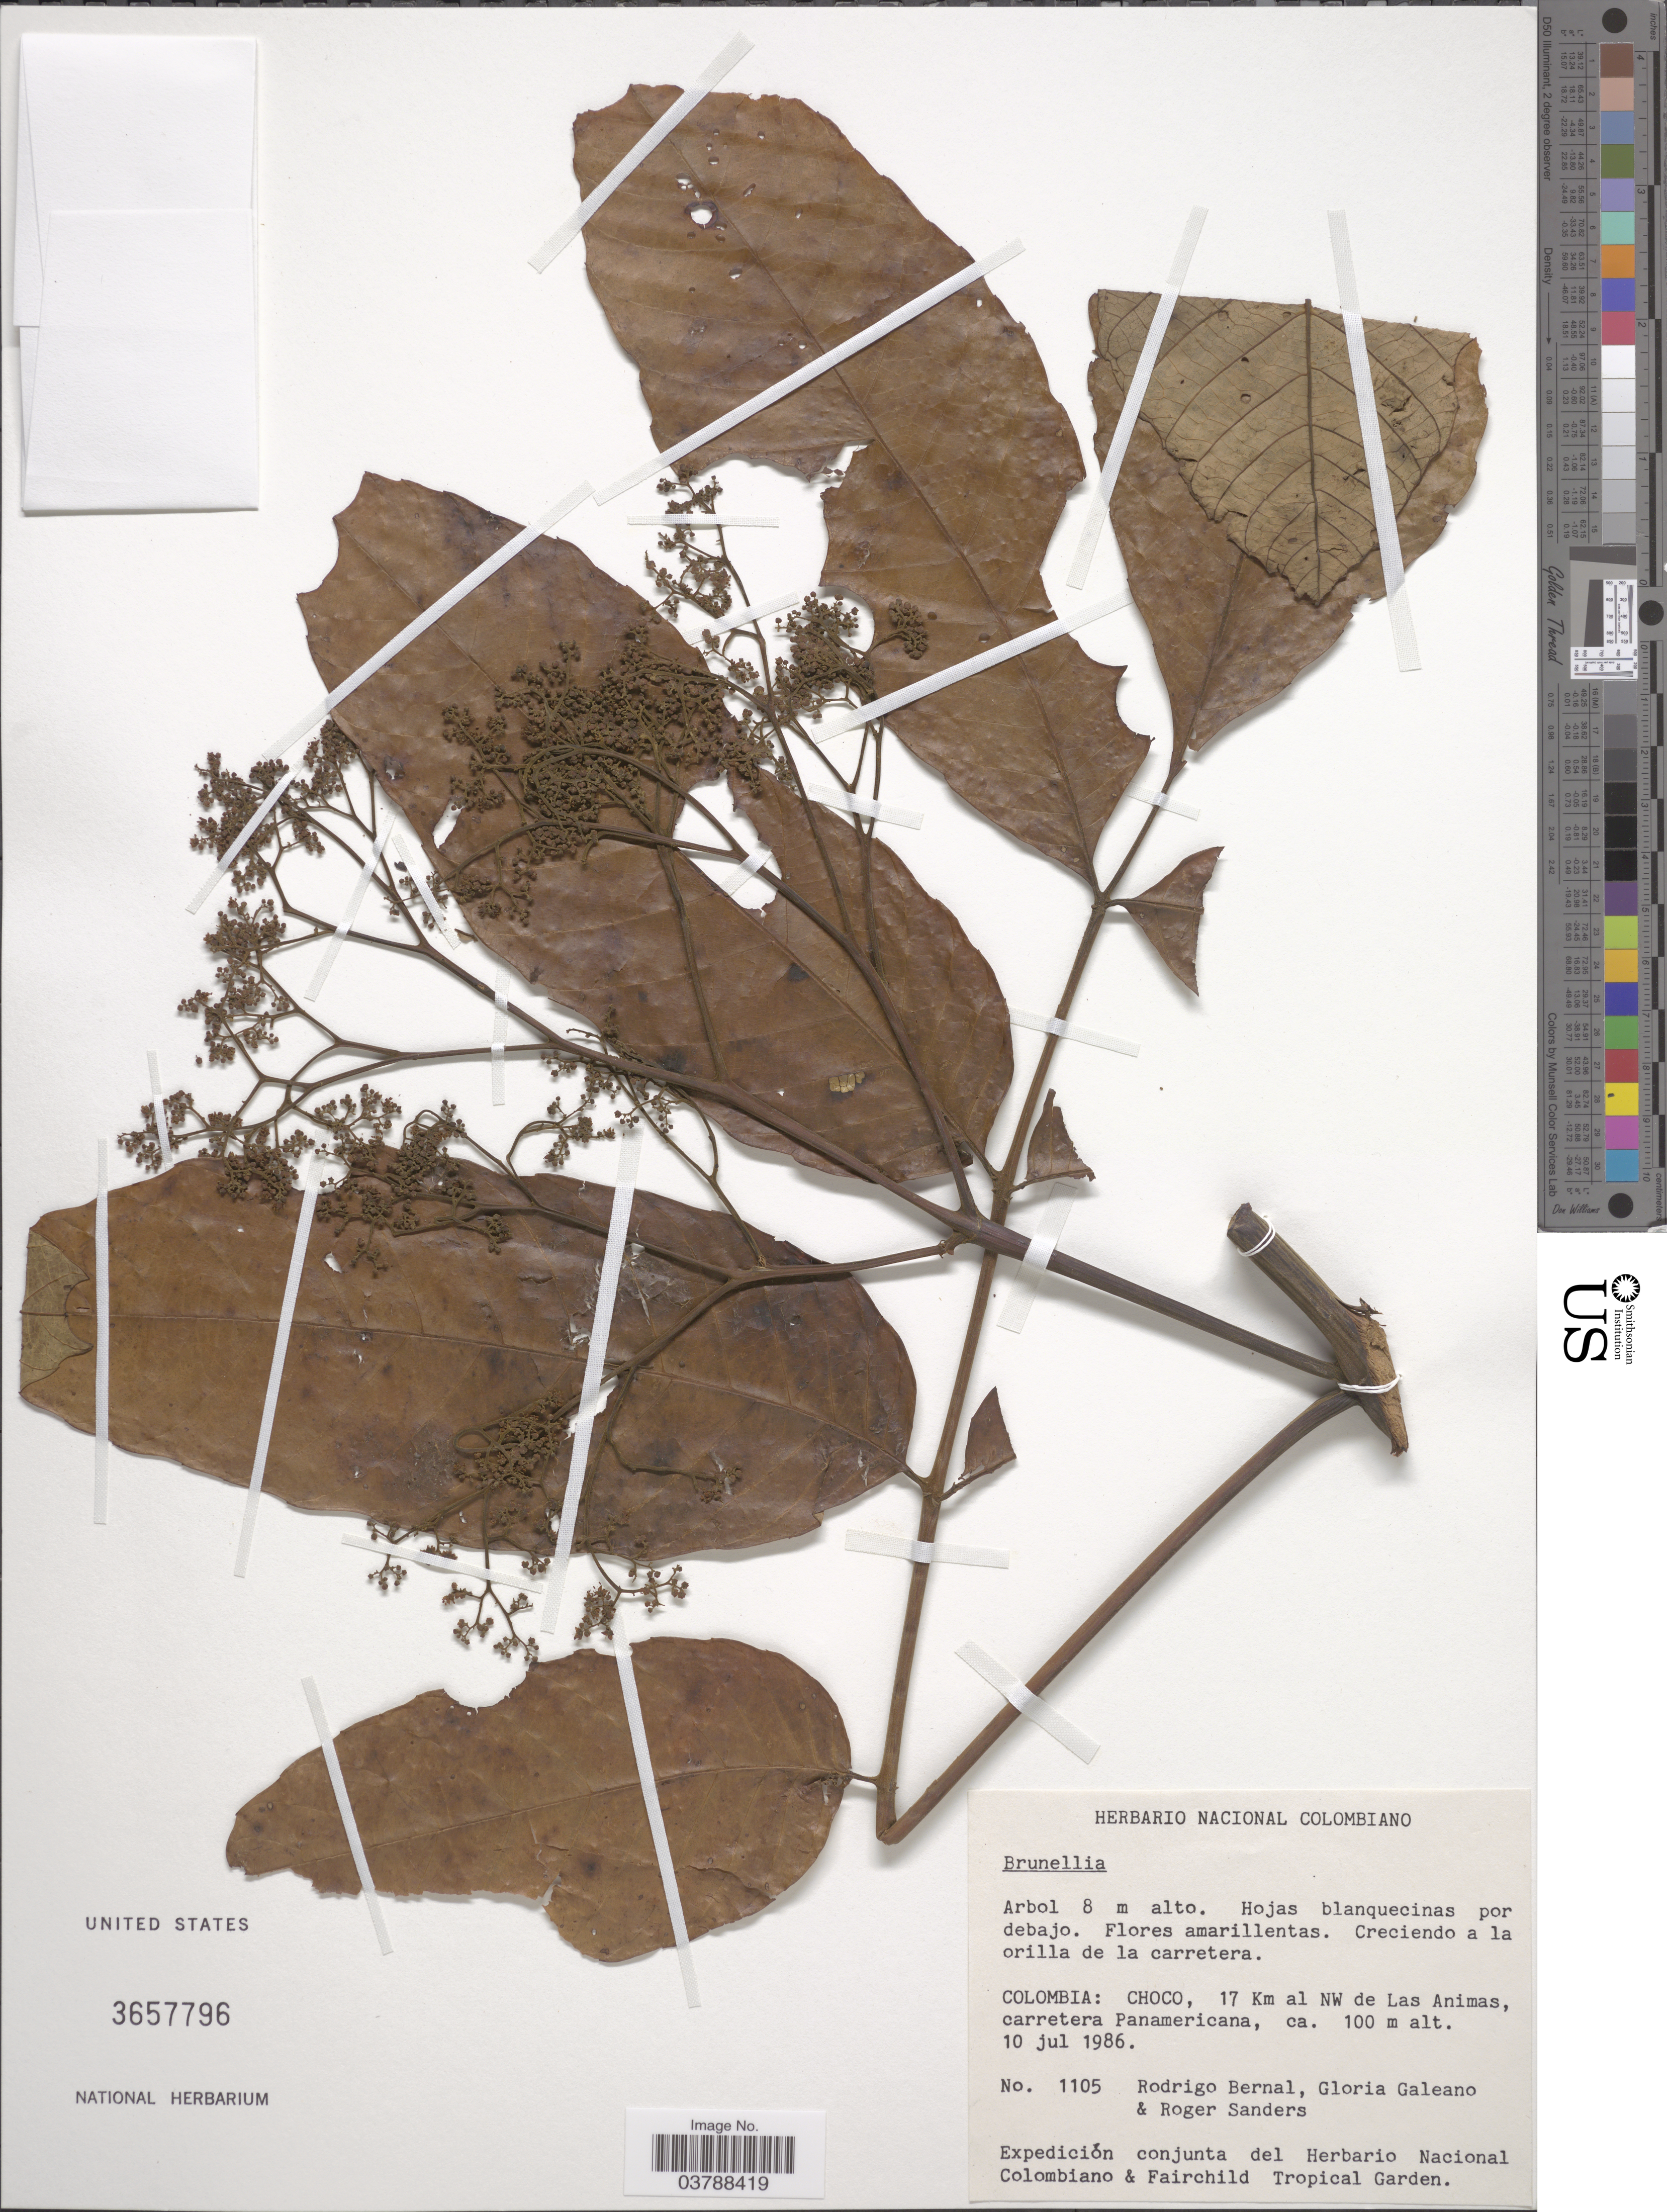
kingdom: Plantae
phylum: Tracheophyta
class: Magnoliopsida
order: Oxalidales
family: Brunelliaceae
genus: Brunellia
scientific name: Brunellia sp.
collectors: R. Bernal, G. A. Galeano & R. Sanders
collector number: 1105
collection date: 1986-07-10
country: Colombia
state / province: Chocó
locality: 17 Km al NW de Las Animas, carretera Panamericana.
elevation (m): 100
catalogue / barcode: US 3657796